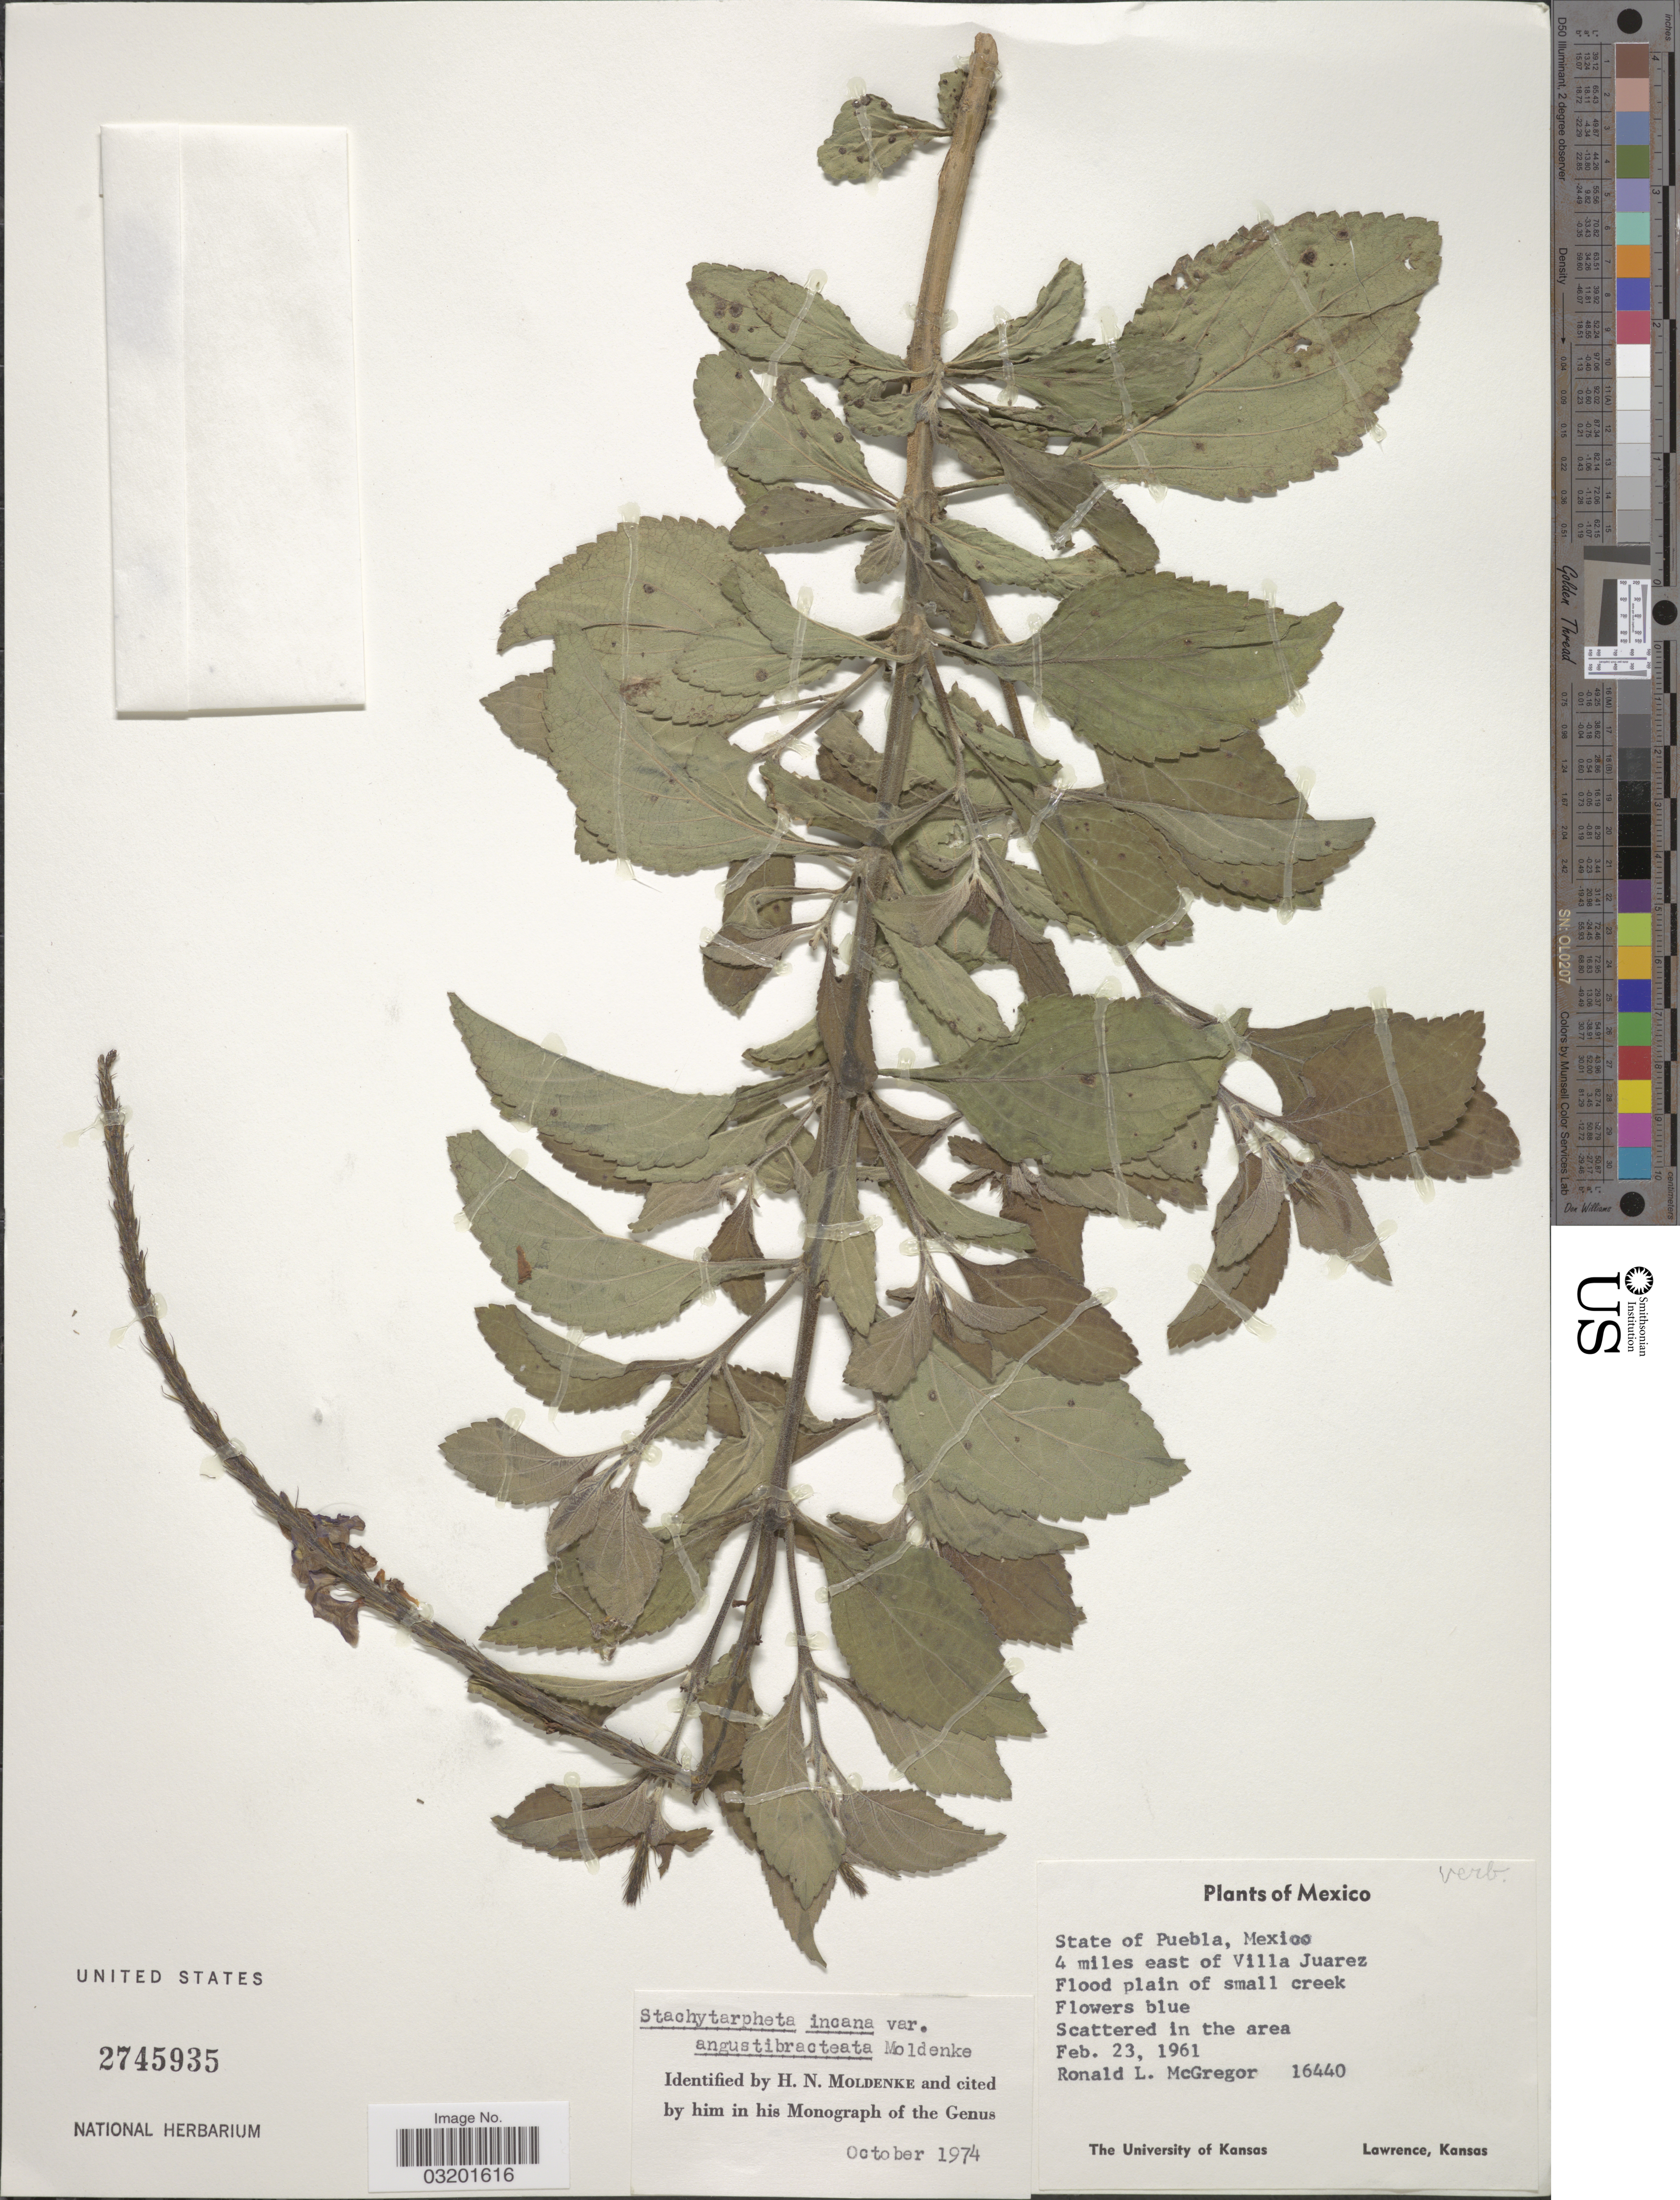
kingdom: Plantae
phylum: Tracheophyta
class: Magnoliopsida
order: Lamiales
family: Verbenaceae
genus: Stachytarpheta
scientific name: Stachytarpheta incana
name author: Moldenke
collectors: R. McGregor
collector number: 16440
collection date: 1961-02-23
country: Mexico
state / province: Puebla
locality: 4 miles east of Villa Juarez.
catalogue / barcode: US 2745935